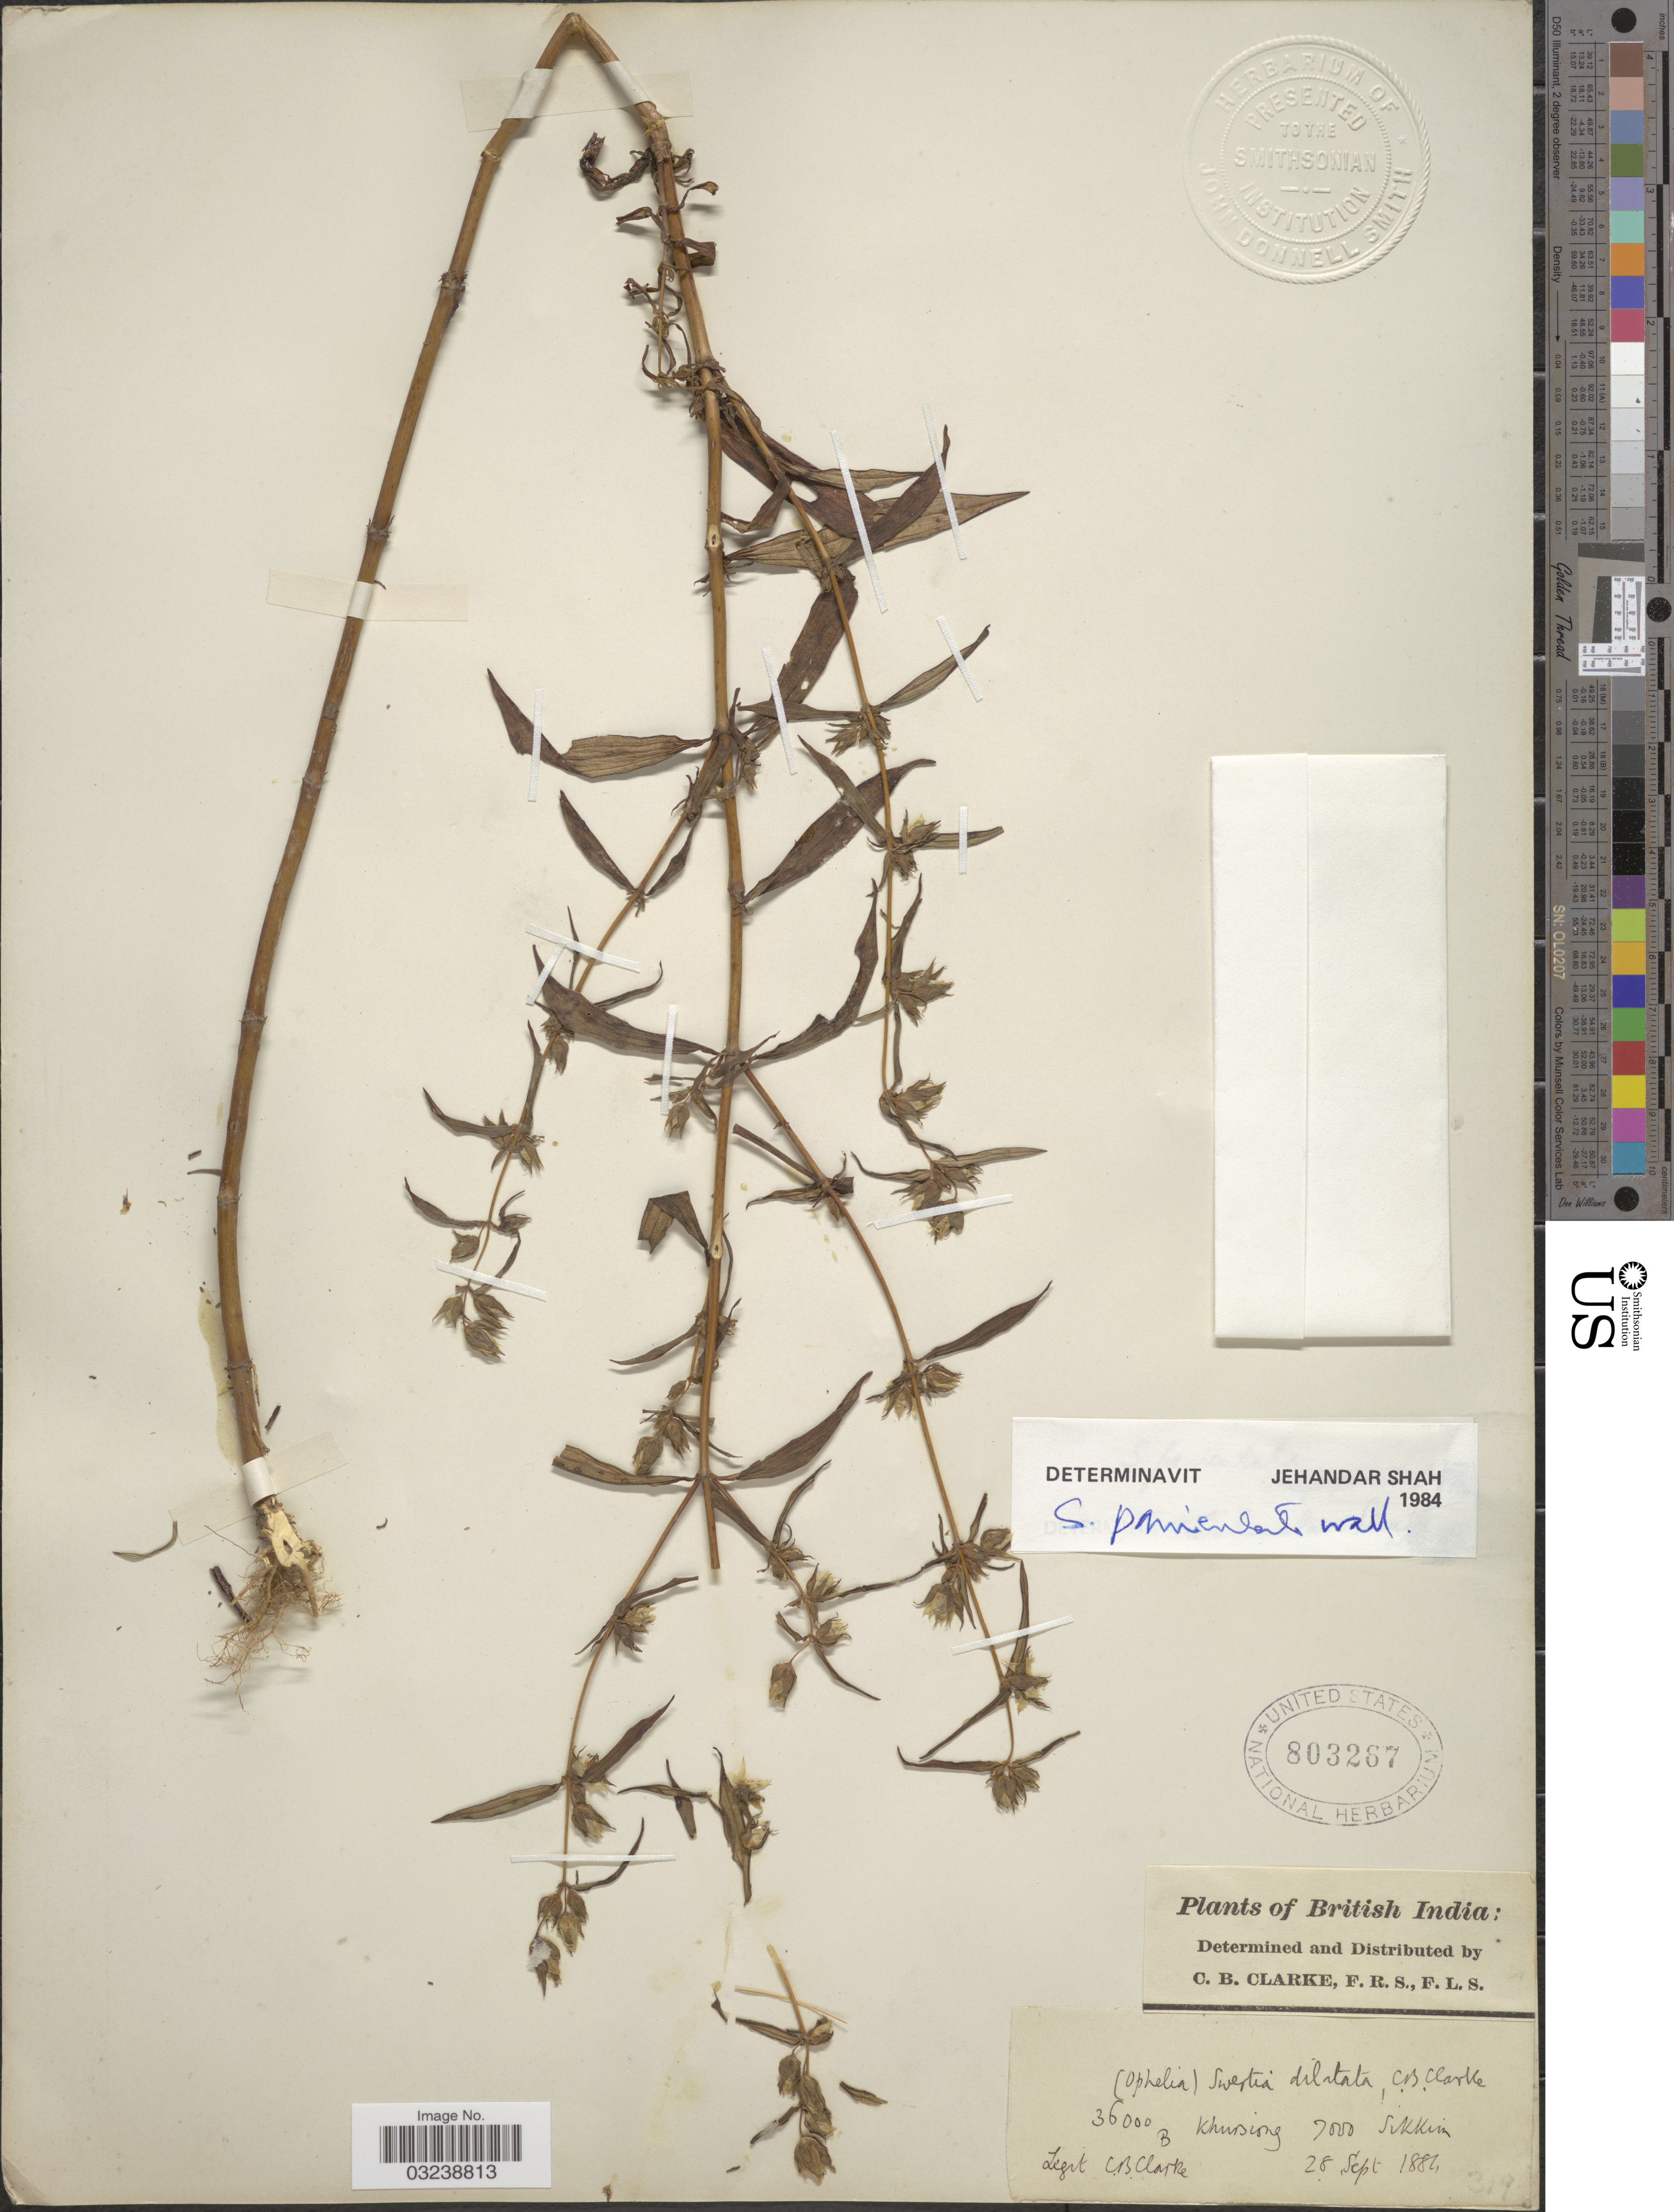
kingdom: Plantae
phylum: Tracheophyta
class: Magnoliopsida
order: Gentianales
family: Gentianaceae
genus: Swertia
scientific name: Swertia paniculata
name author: Wall.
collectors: C. B. Clarke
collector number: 36000B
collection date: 1884-09-28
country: India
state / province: Sikkim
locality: British India. Khursiong, Sikkim.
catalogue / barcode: US 803267